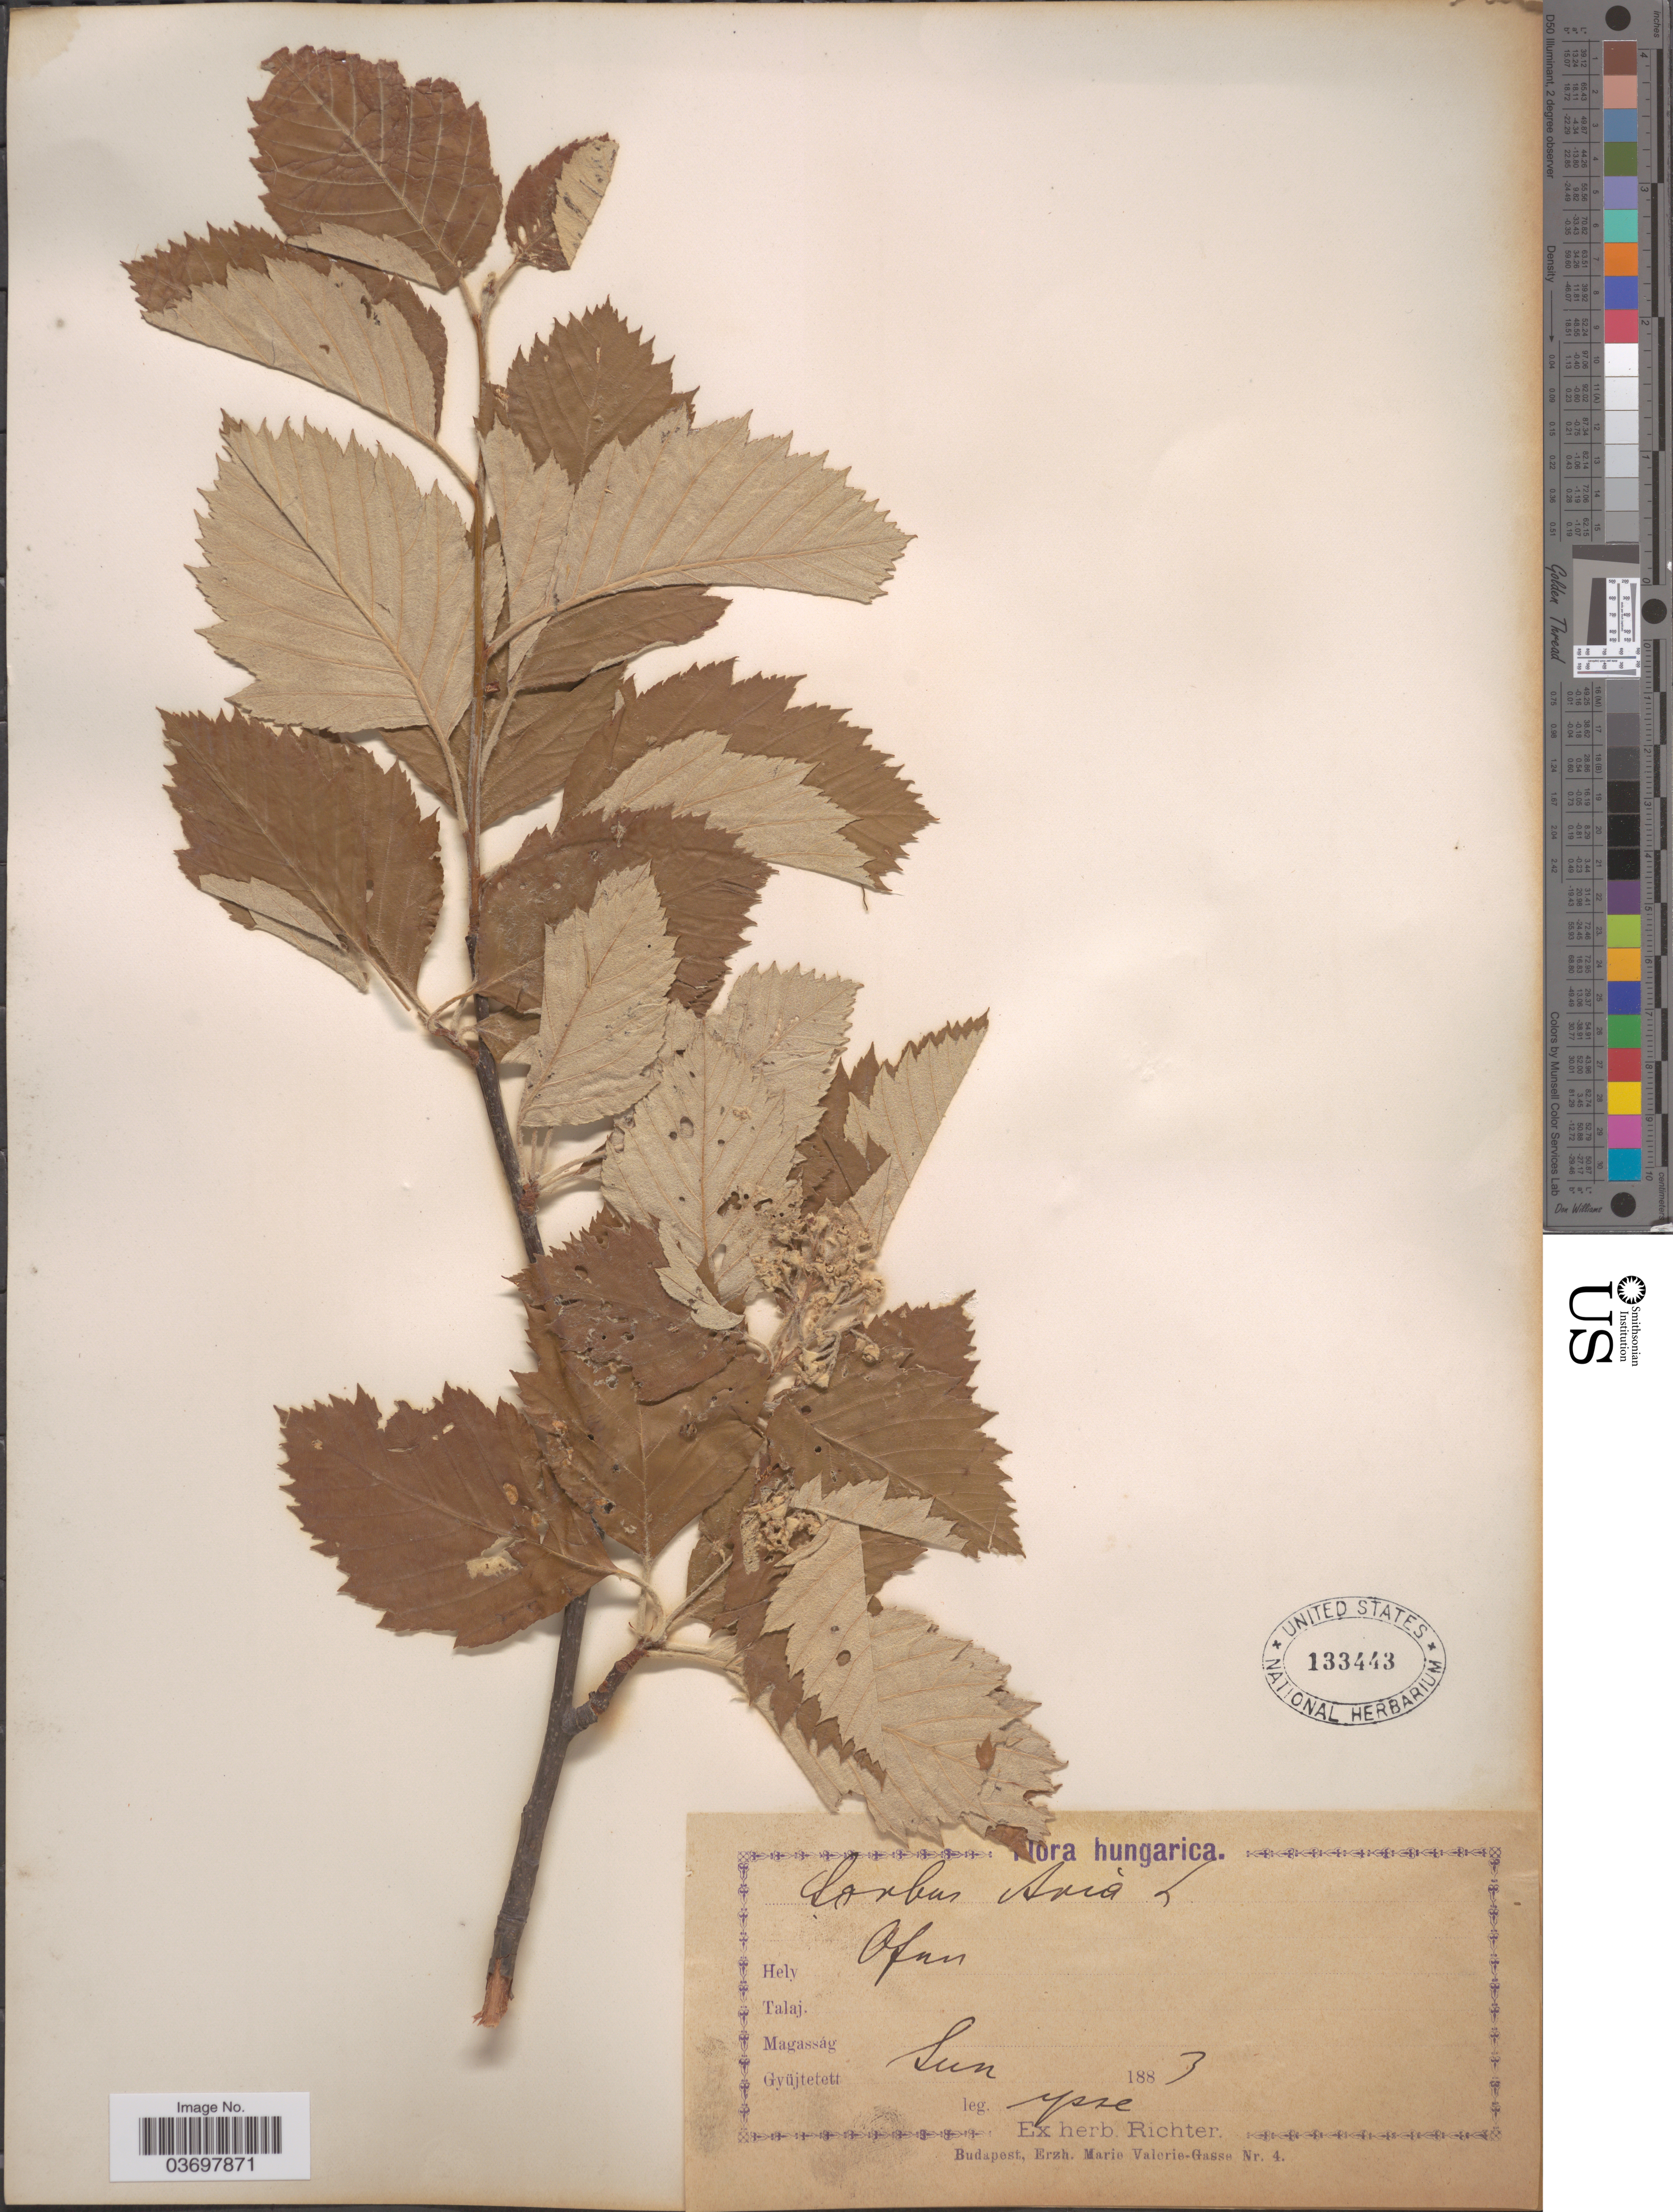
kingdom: Plantae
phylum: Tracheophyta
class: Magnoliopsida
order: Rosales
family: Rosaceae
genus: Sorbus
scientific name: Sorbus aria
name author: (L.) Crantz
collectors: -- Richter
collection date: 1883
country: Hungary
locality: Hungarica. Ofan. Sun [unsure placement].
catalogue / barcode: US 133443